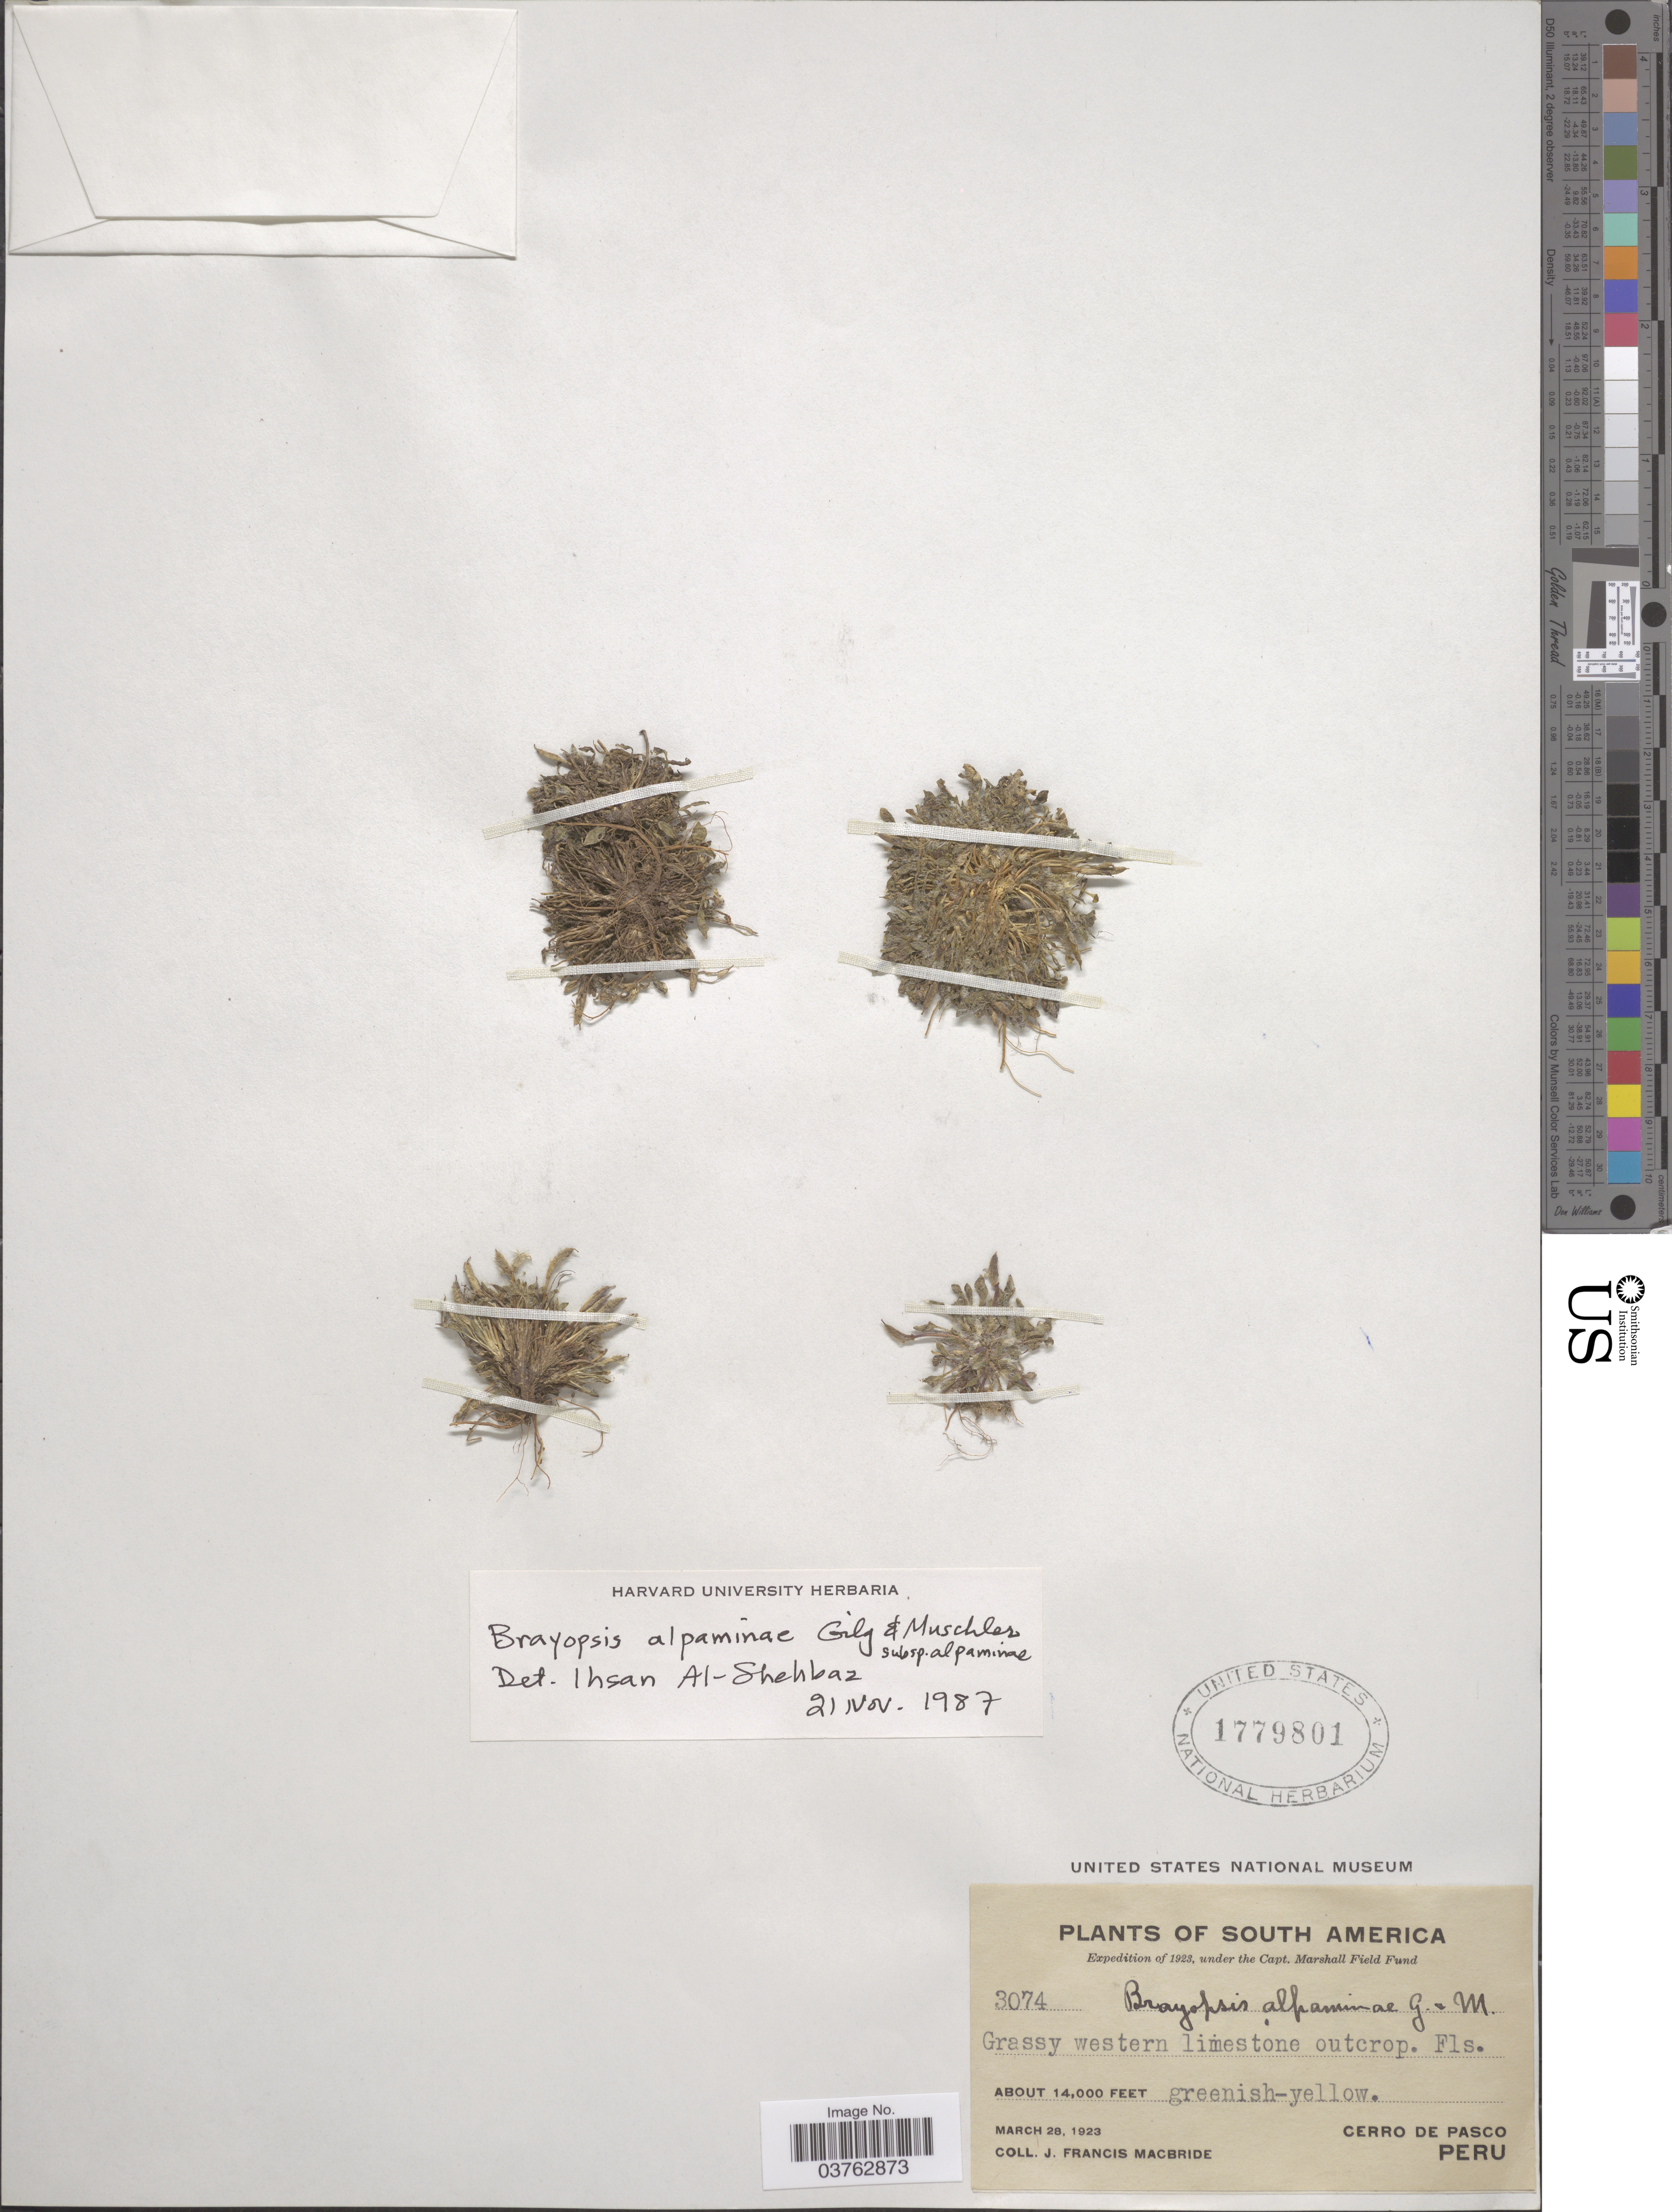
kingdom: Plantae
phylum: Tracheophyta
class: Magnoliopsida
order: Brassicales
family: Brassicaceae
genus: Brayopsis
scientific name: Brayopsis alpaminae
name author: Gilg & Muschl.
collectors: J. F. Macbride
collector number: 3074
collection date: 1923-03-28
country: Peru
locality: Cerro de Pasco.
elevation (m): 4267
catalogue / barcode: US 1779801